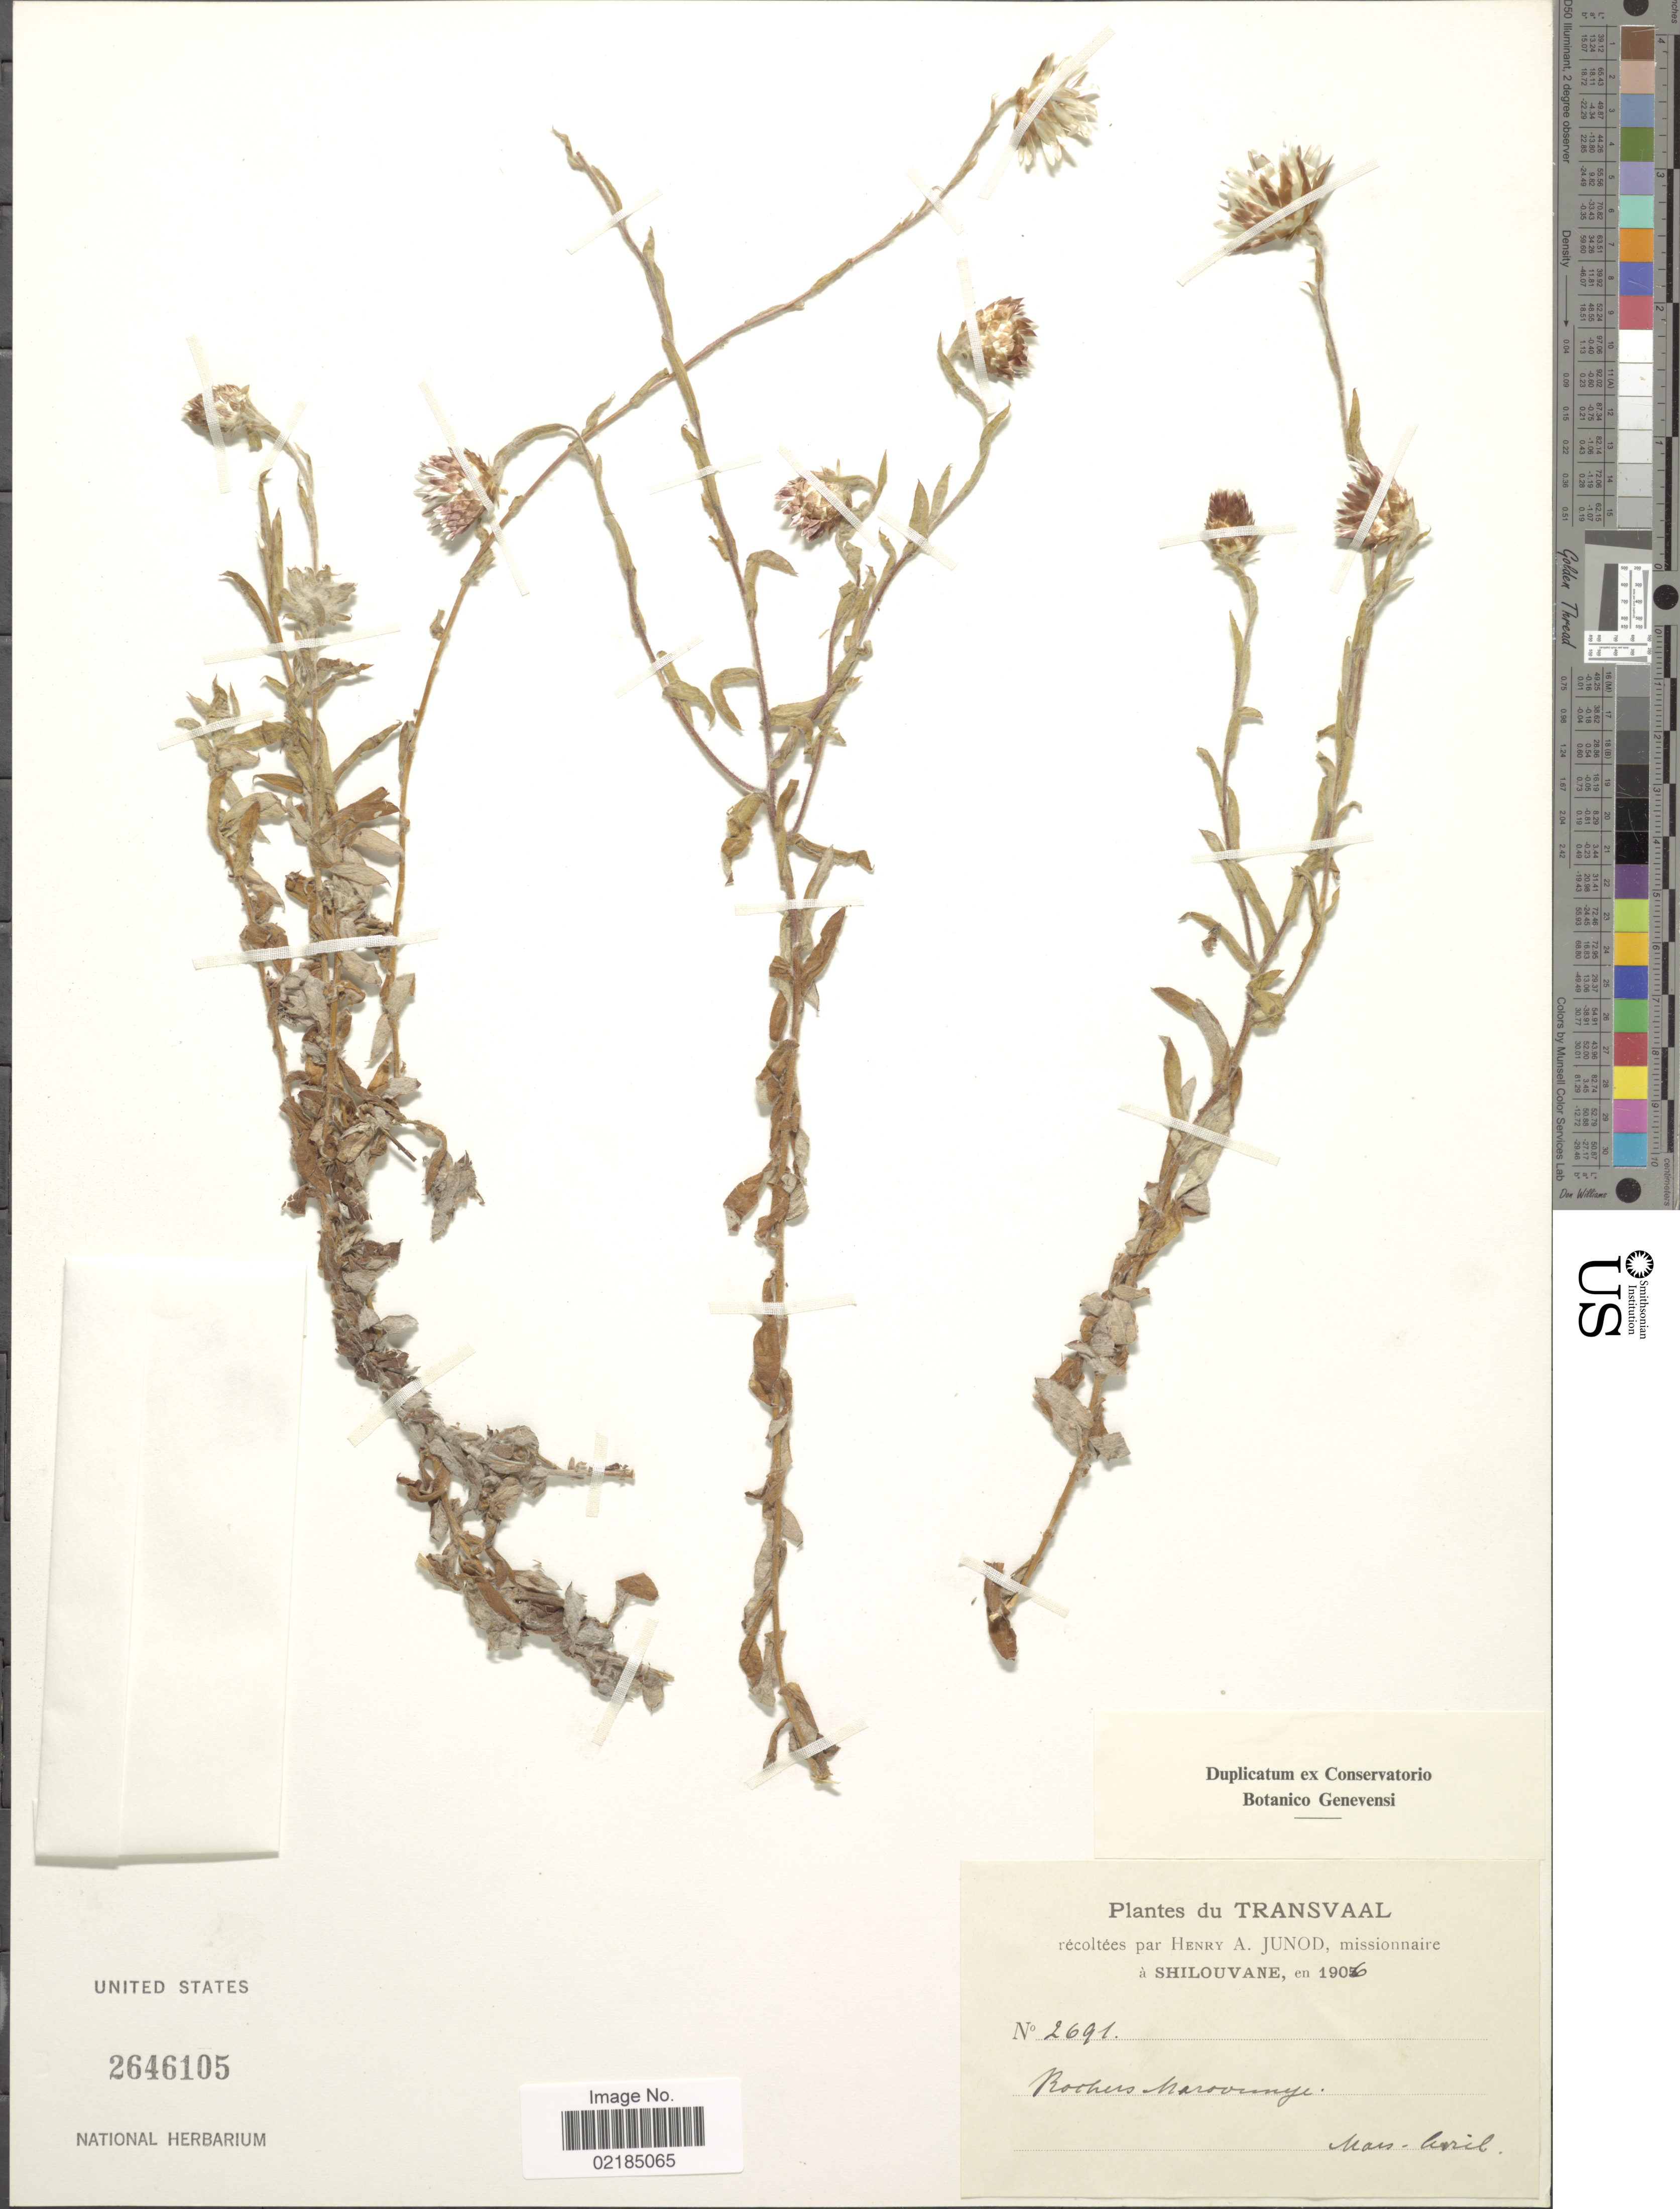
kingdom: Plantae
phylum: Tracheophyta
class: Magnoliopsida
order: Asterales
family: Asteraceae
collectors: H. Junod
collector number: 2691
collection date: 1906-03/1906-04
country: South Africa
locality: Transvaal. Rochers Marovunye.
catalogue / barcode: US 2646105